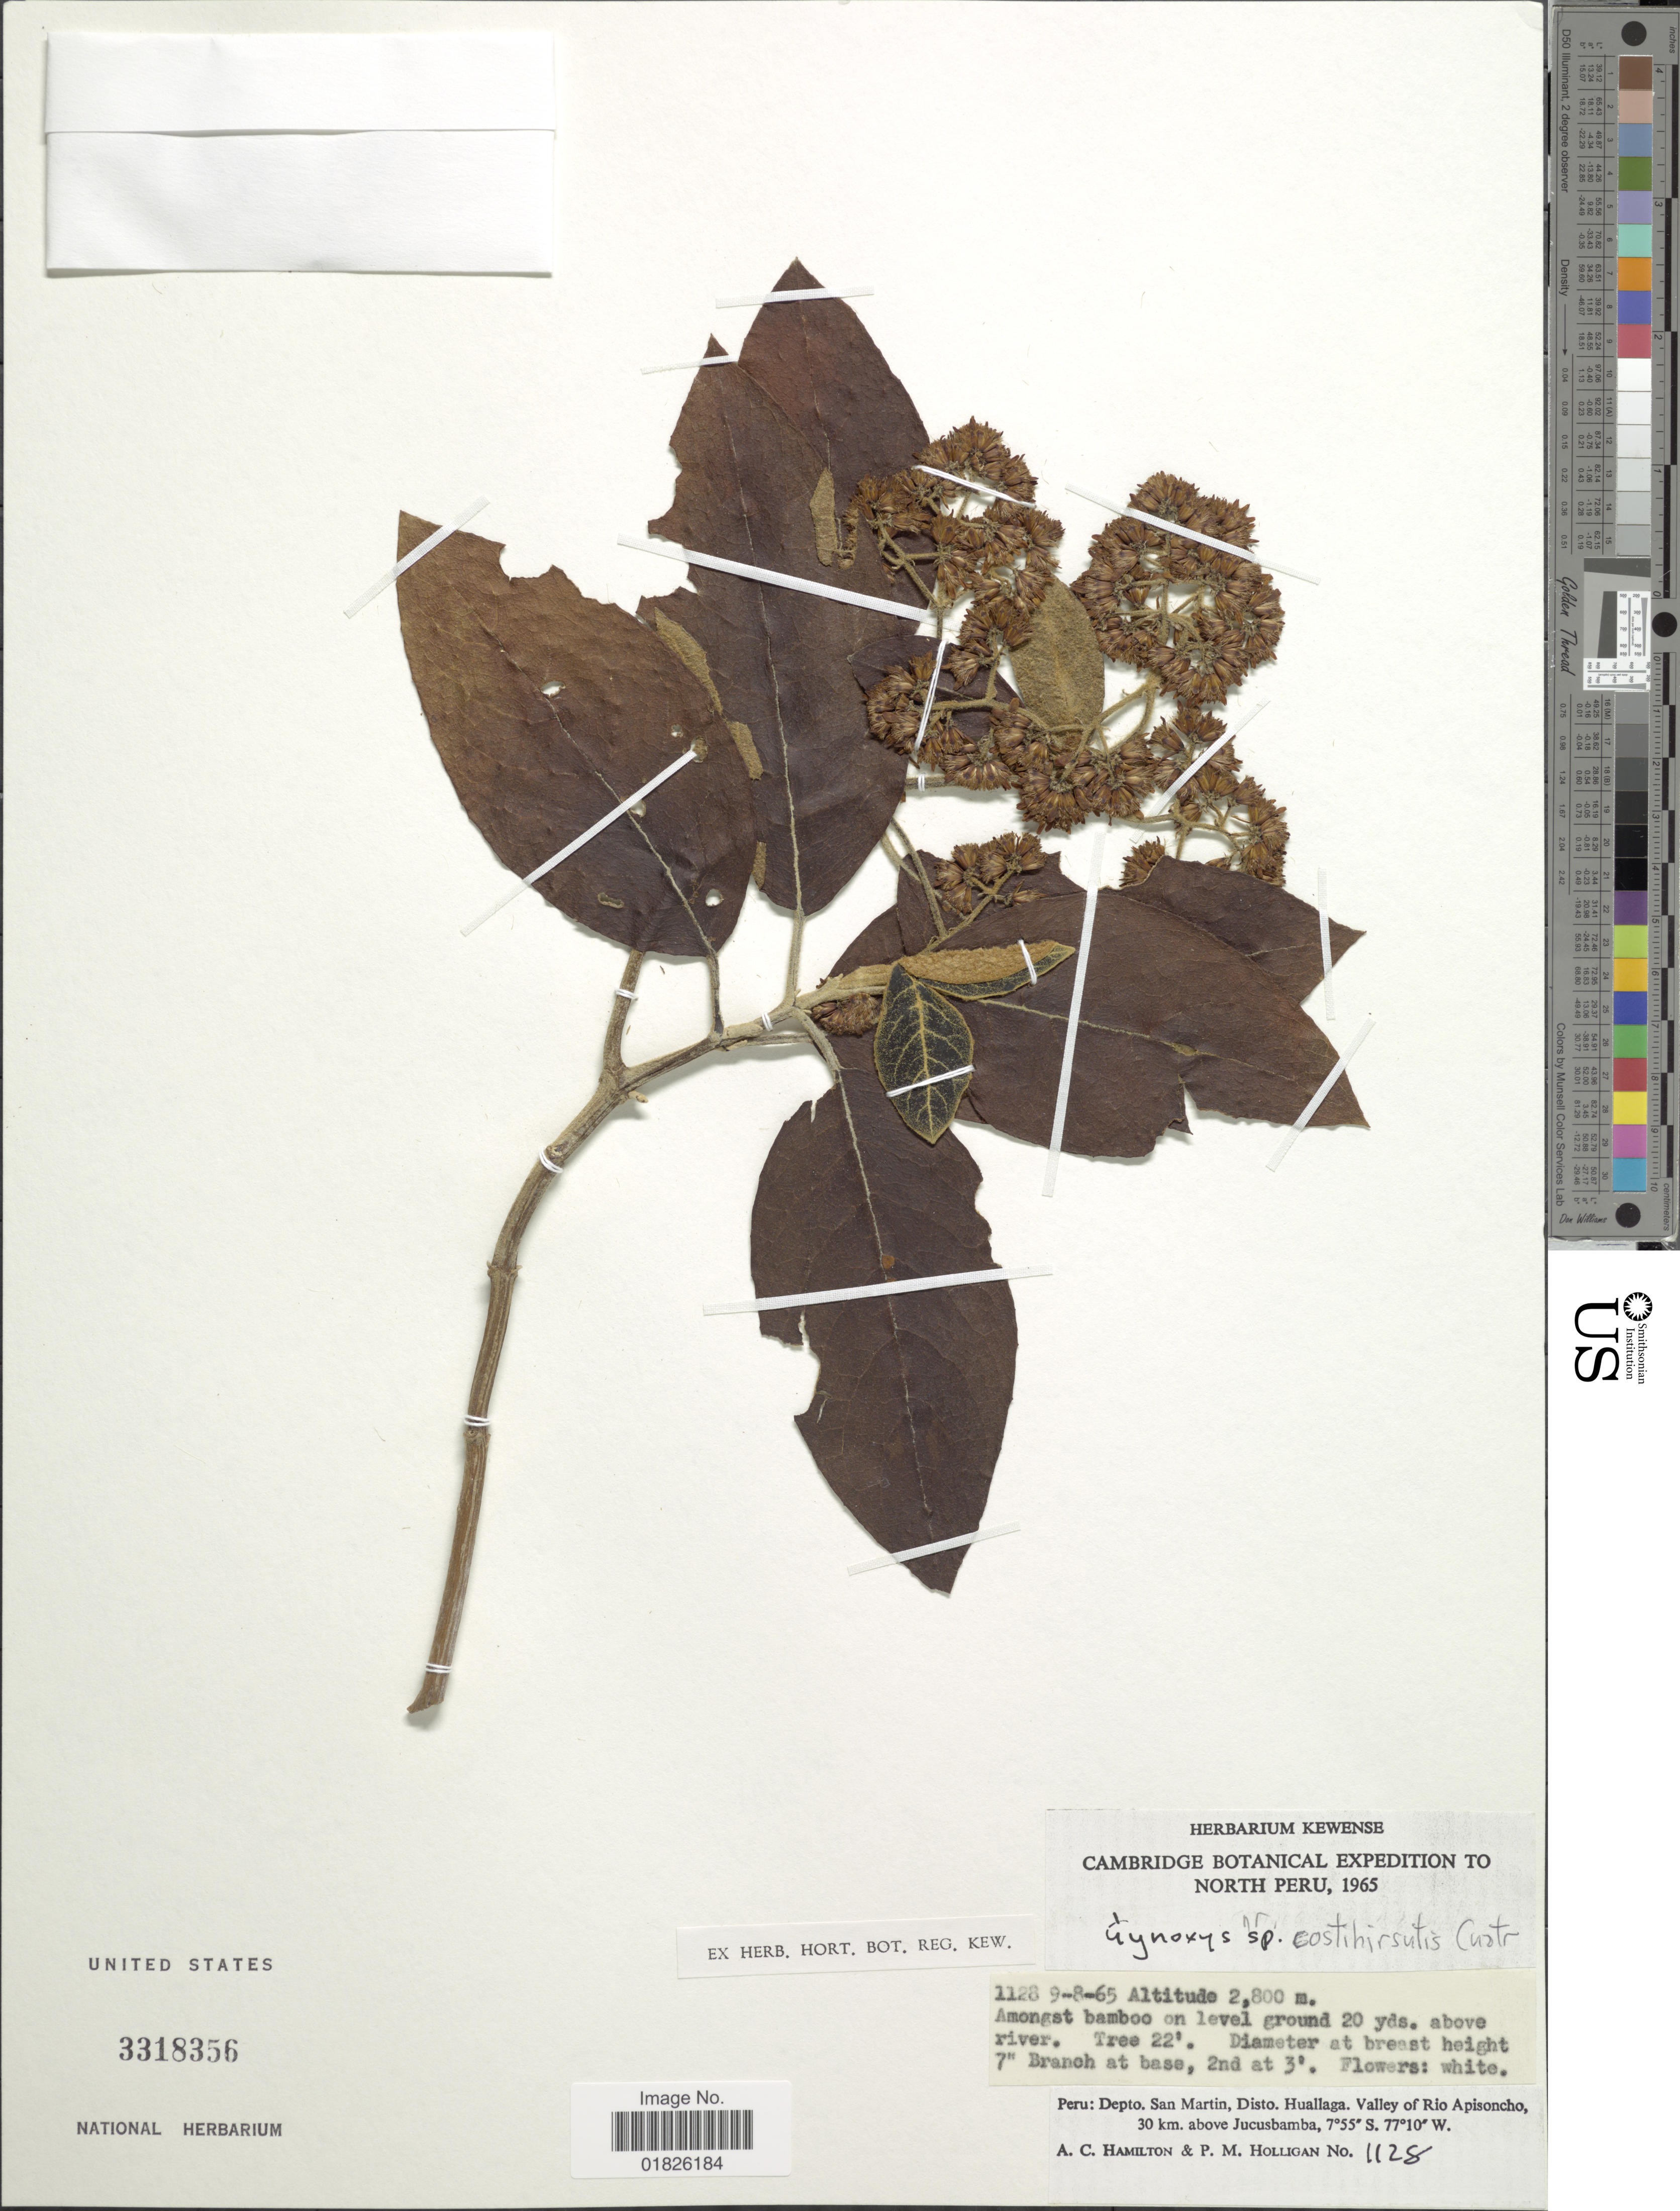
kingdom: Plantae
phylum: Tracheophyta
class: Magnoliopsida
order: Asterales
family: Asteraceae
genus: Gynoxys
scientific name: Gynoxys costihirsuta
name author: Cuatrec.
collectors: A. Hamilton & P. Olligan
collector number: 1128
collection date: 1965-08-09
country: Peru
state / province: San Martín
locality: Disto. Hualaga. valley of Rio Apisoncho. 30 km above Jucusbamba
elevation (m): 2800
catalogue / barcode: US 3318356